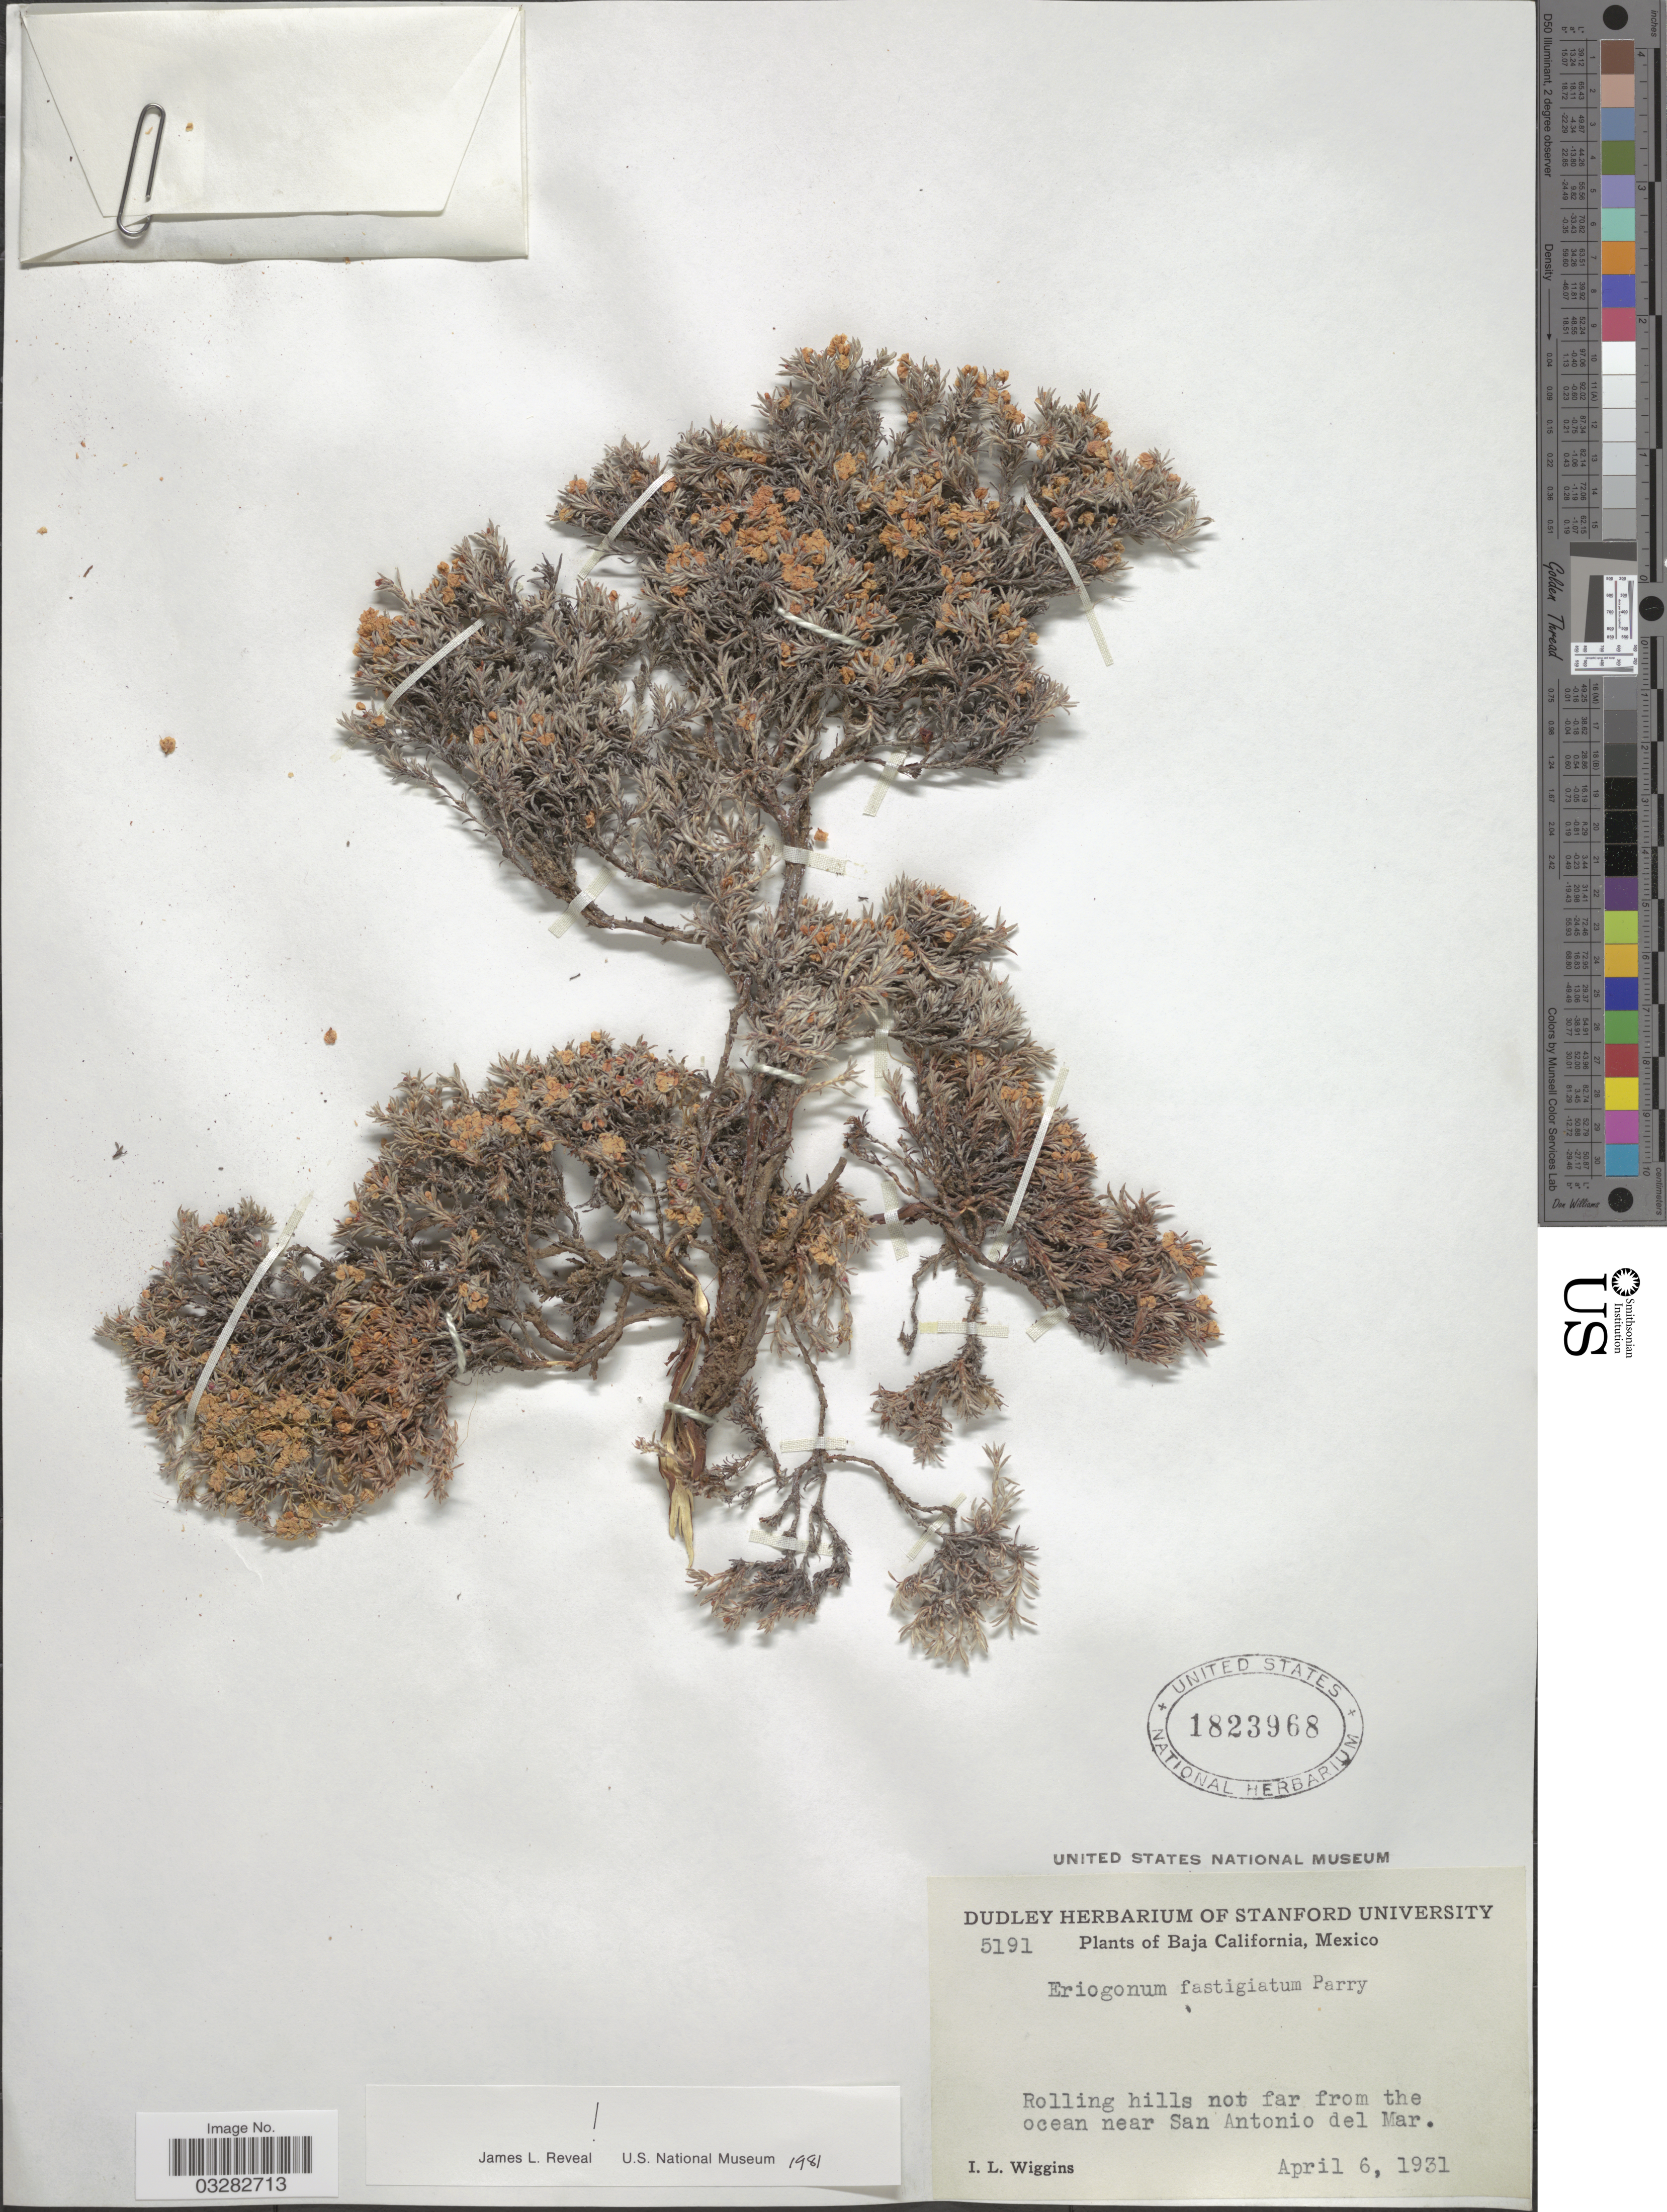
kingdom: Plantae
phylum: Tracheophyta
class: Magnoliopsida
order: Caryophyllales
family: Polygonaceae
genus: Eriogonum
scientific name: Eriogonum fastigiatum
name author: Parry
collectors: I. L. Wiggins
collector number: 5191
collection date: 1931-04-06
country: Mexico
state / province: Baja California Norte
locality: Rolling hills not far from the ocean near San Antonio del Mar.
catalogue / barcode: US 1823968